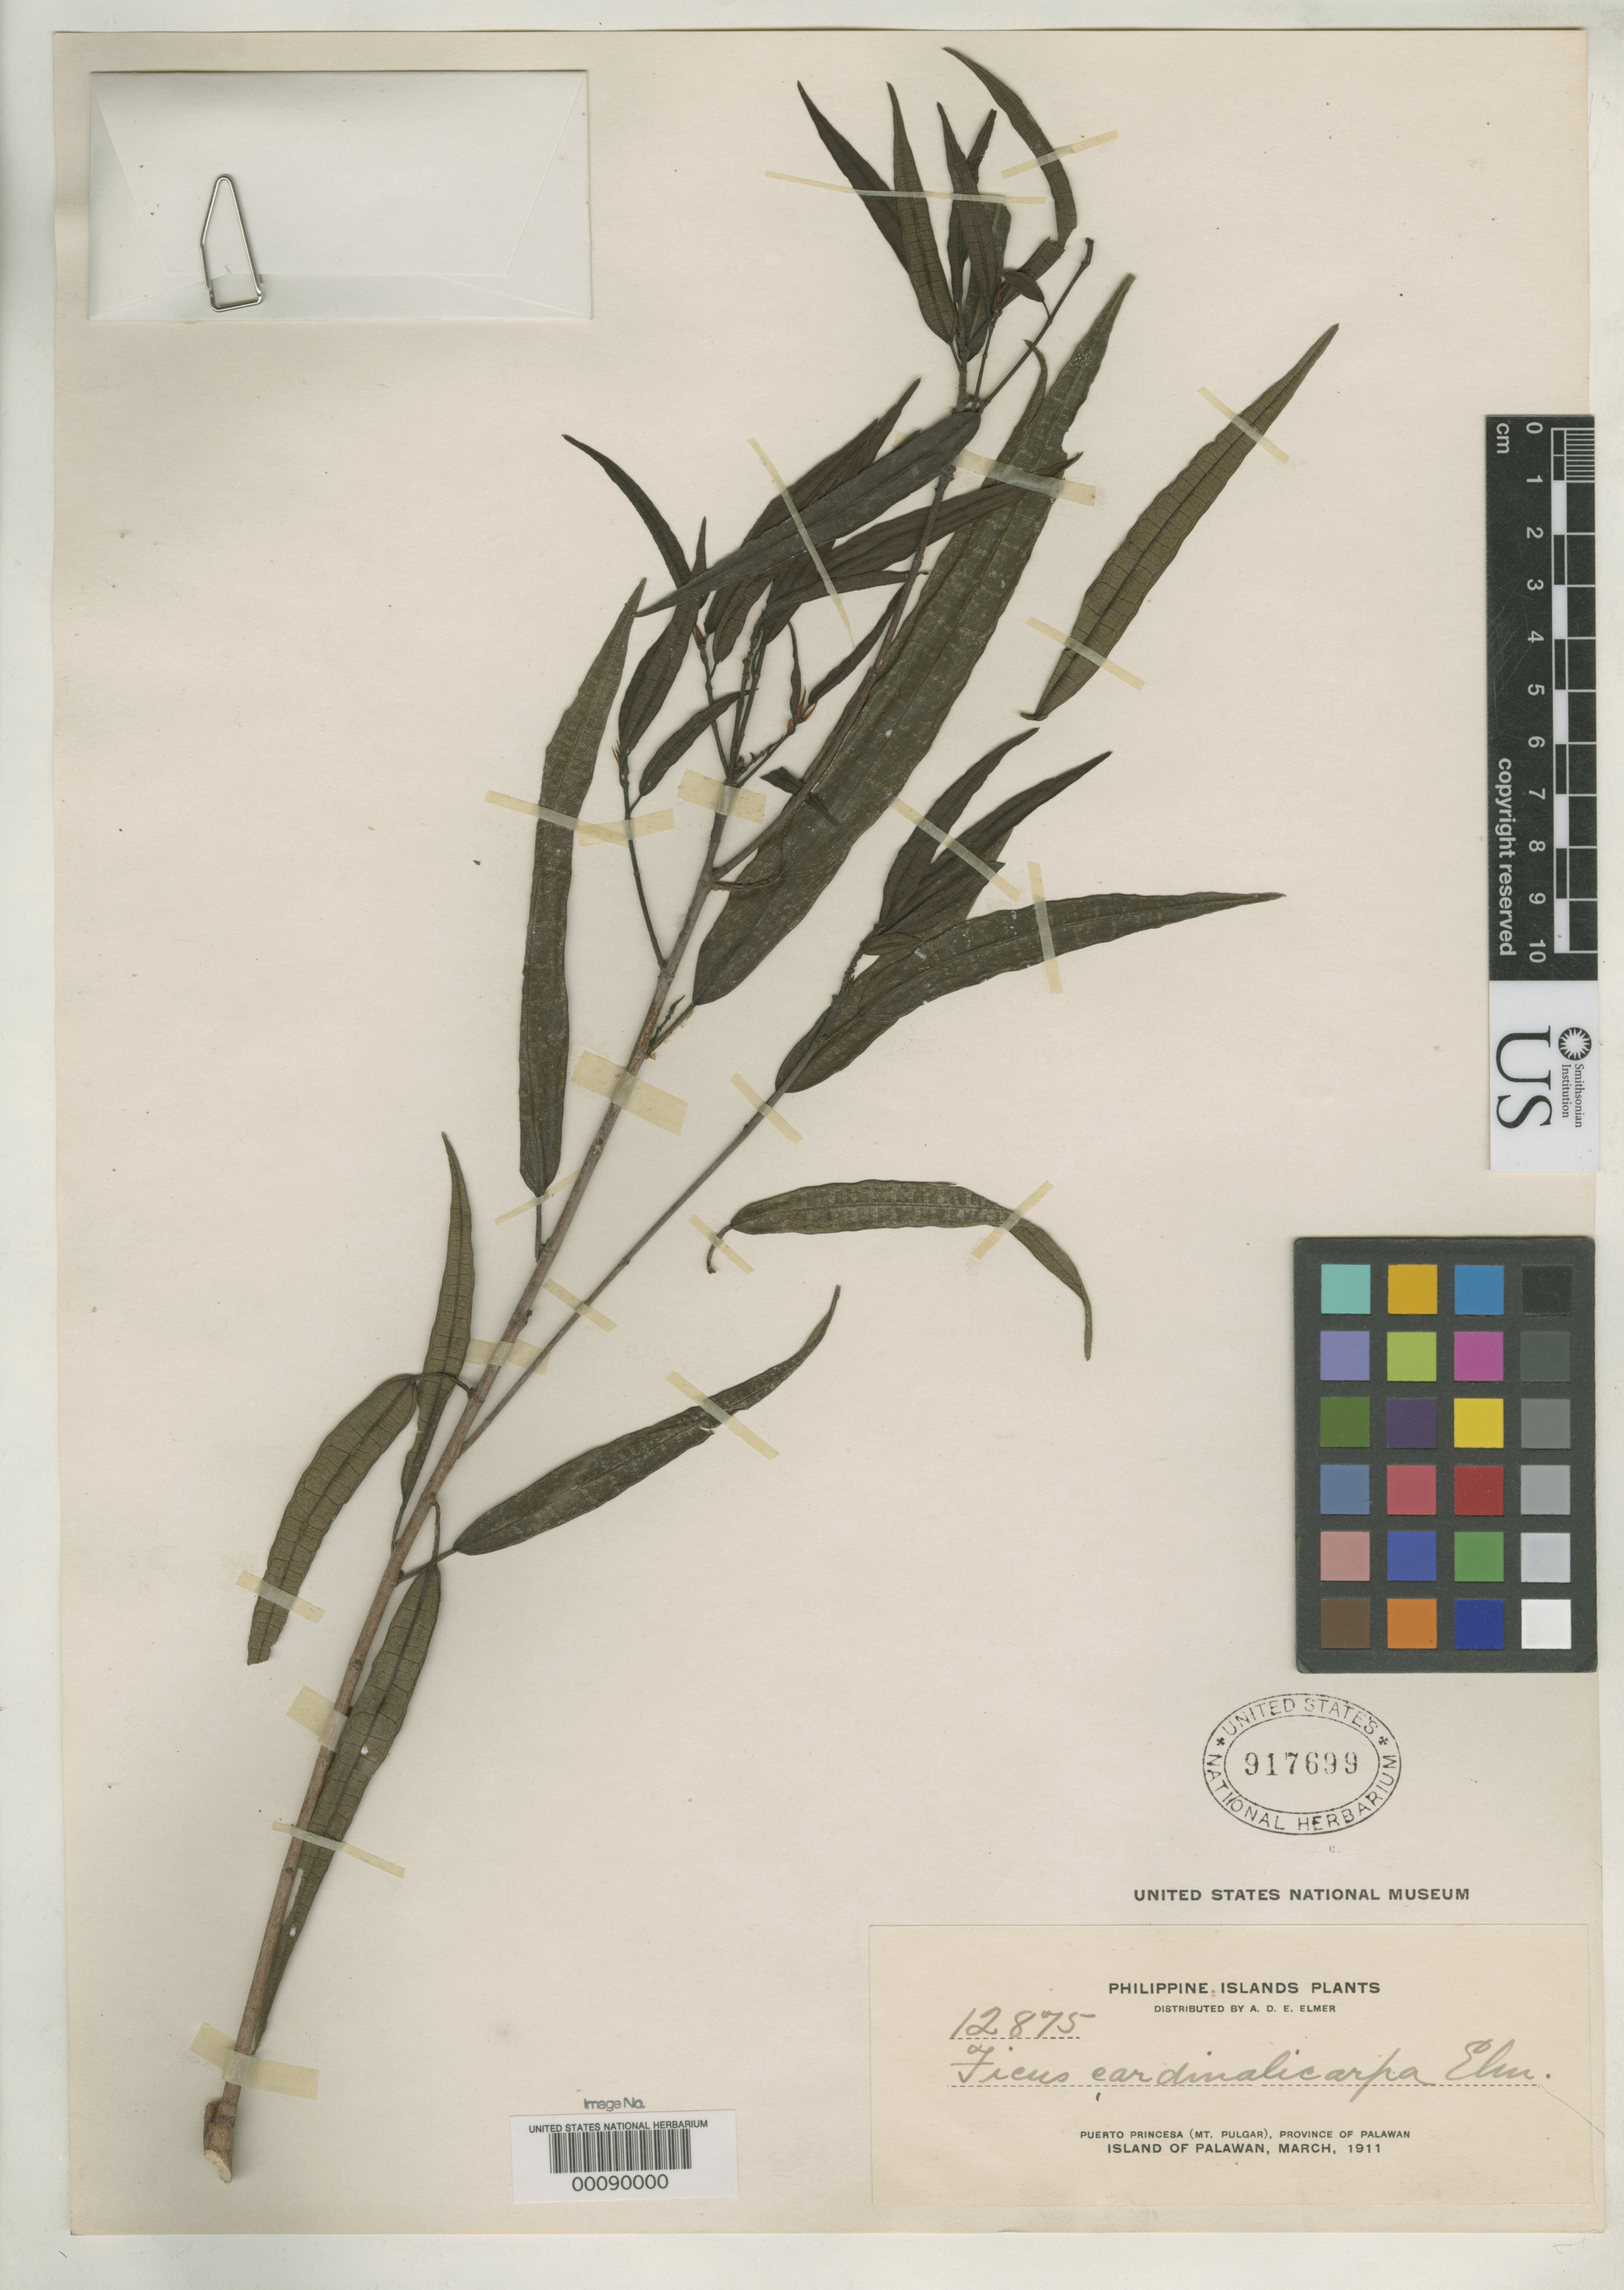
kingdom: Plantae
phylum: Tracheophyta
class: Magnoliopsida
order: Rosales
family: Moraceae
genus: Ficus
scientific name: Ficus cardinalicarpa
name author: Elmer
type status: Isotype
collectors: A. D. E. Elmer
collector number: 12875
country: Philippines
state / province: Mimaropa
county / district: Palawan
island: Palawan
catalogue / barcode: US 917699